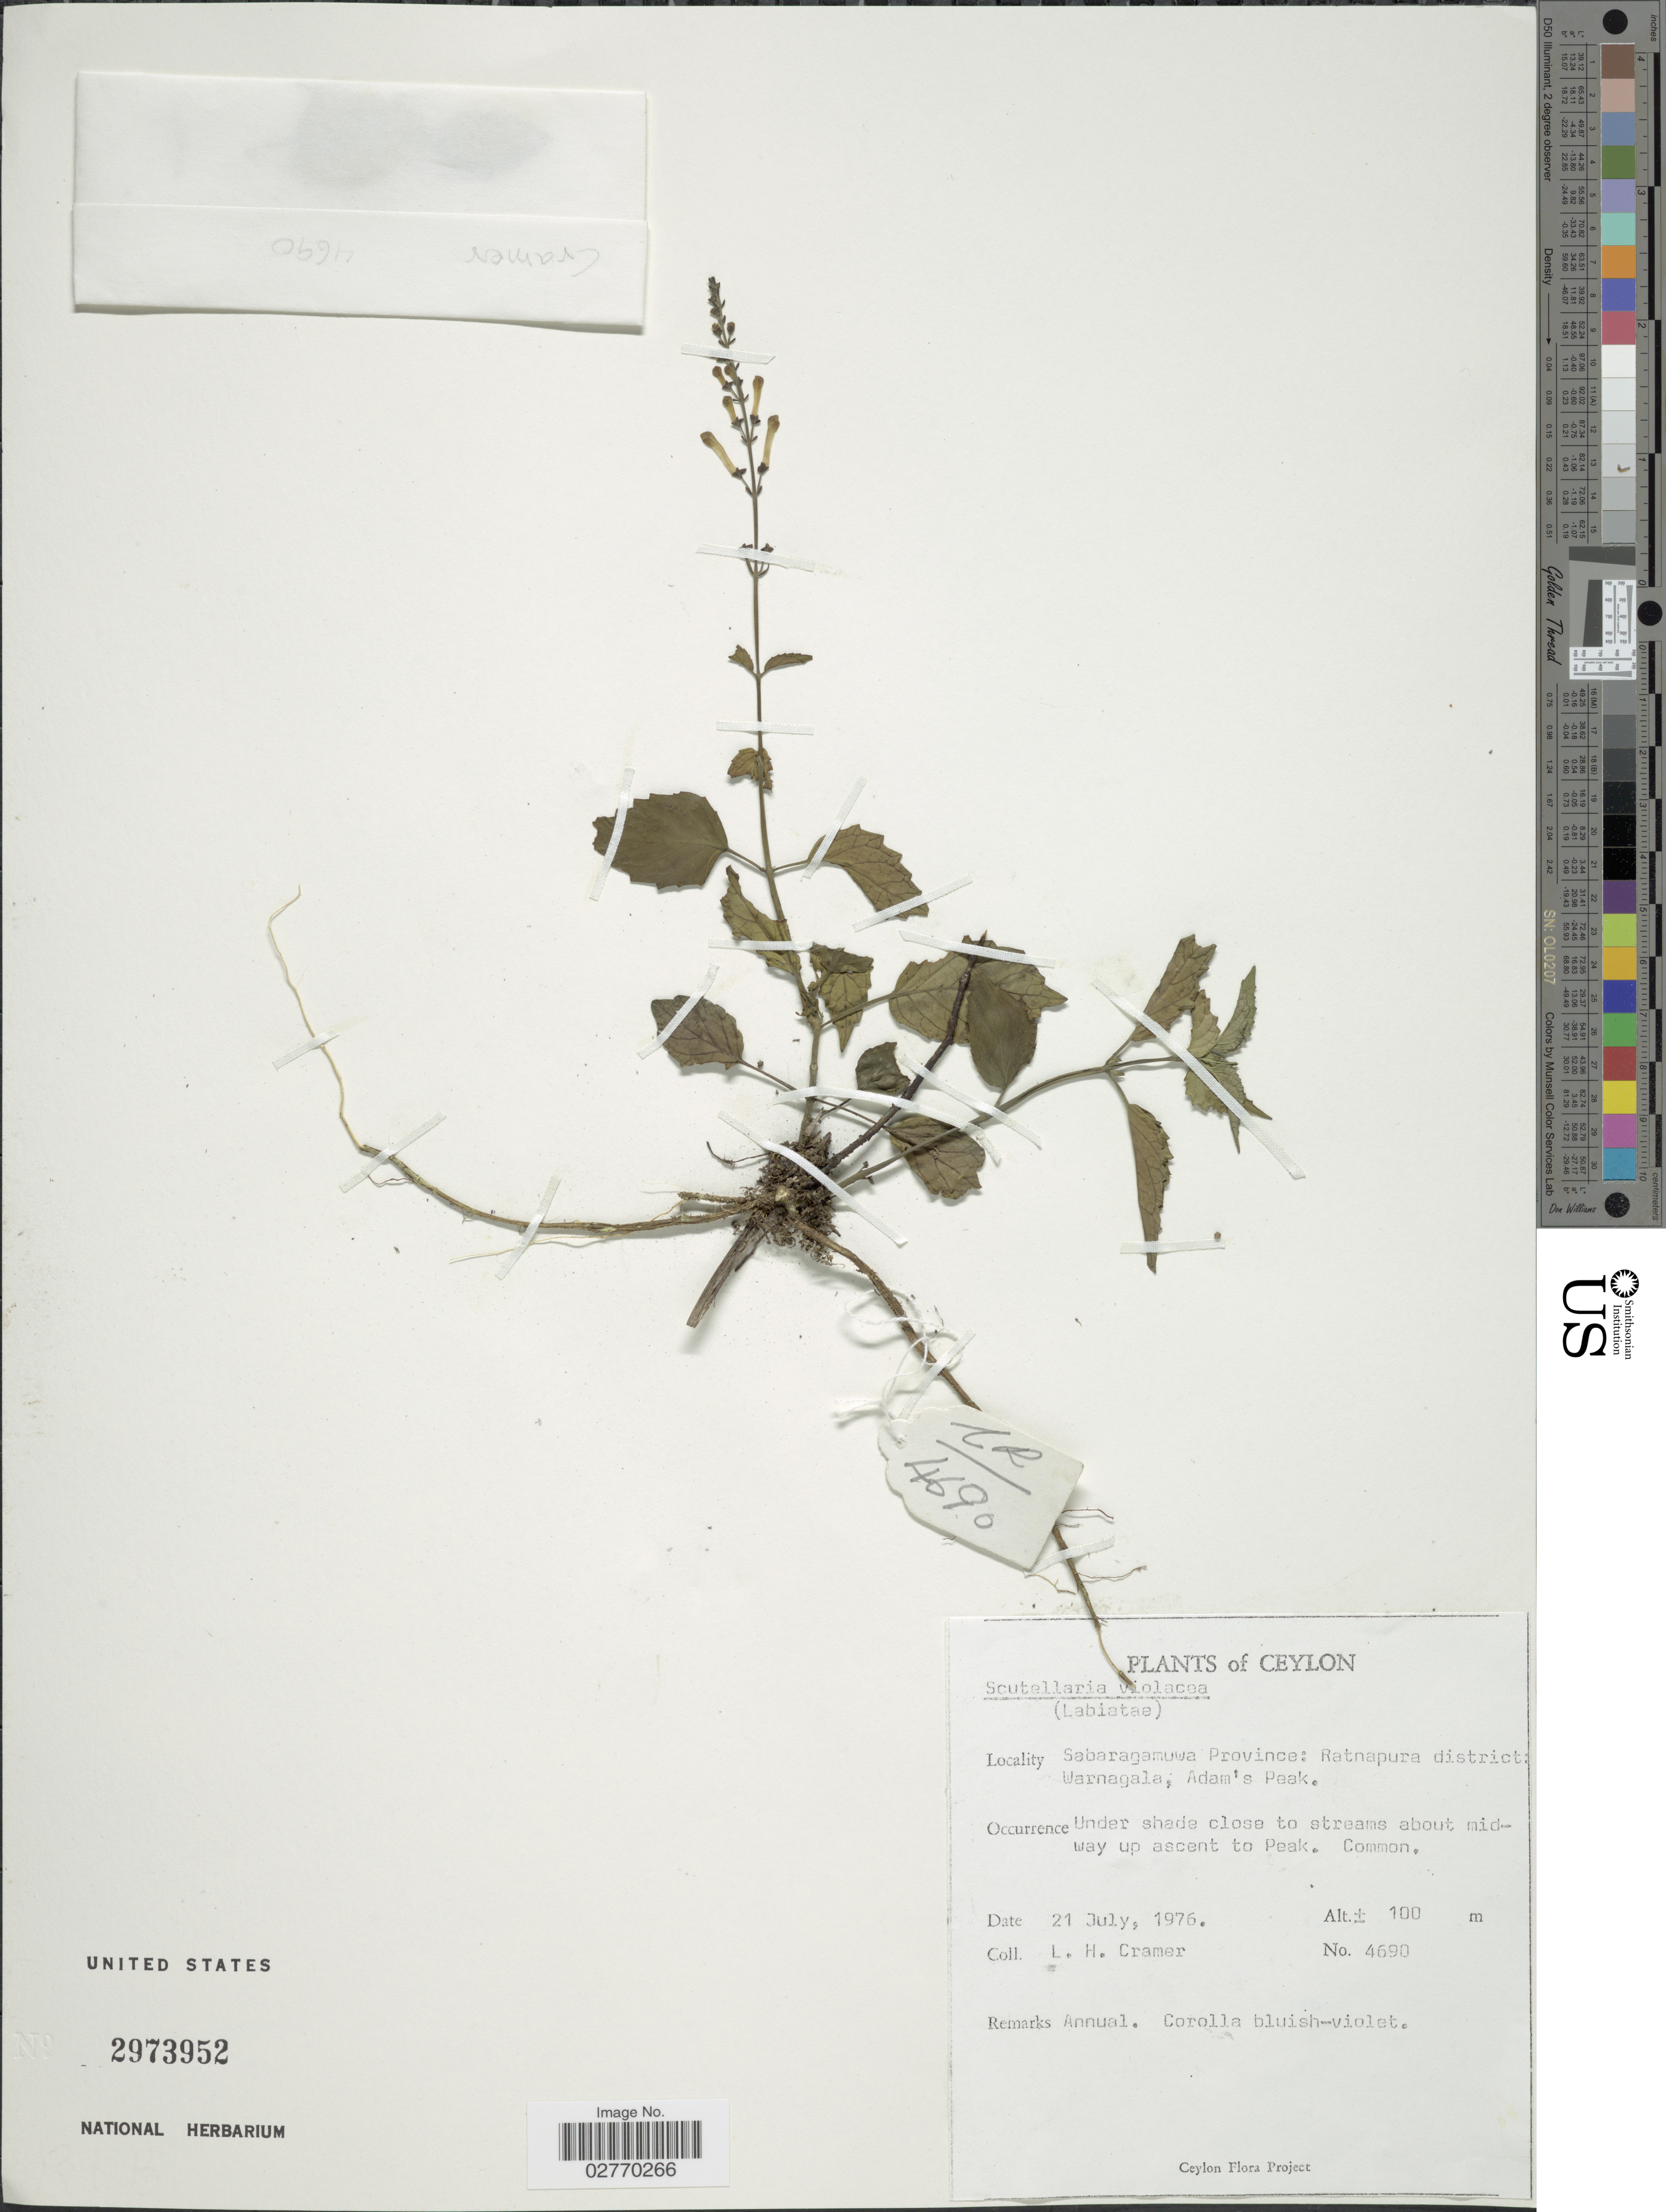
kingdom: Plantae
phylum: Tracheophyta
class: Magnoliopsida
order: Lamiales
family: Lamiaceae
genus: Scutellaria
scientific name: Scutellaria violacea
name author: B. Heyne ex Benth.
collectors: L. H. Cramer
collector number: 4690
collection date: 1976-07-21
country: Sri Lanka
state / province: Sabaragamuwa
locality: Ceylon. Ratnapura district: Warnagala, Adam's Peak. Under shade close to streams about mid-way up ascent to Peak.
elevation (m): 100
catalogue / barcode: US 2973952